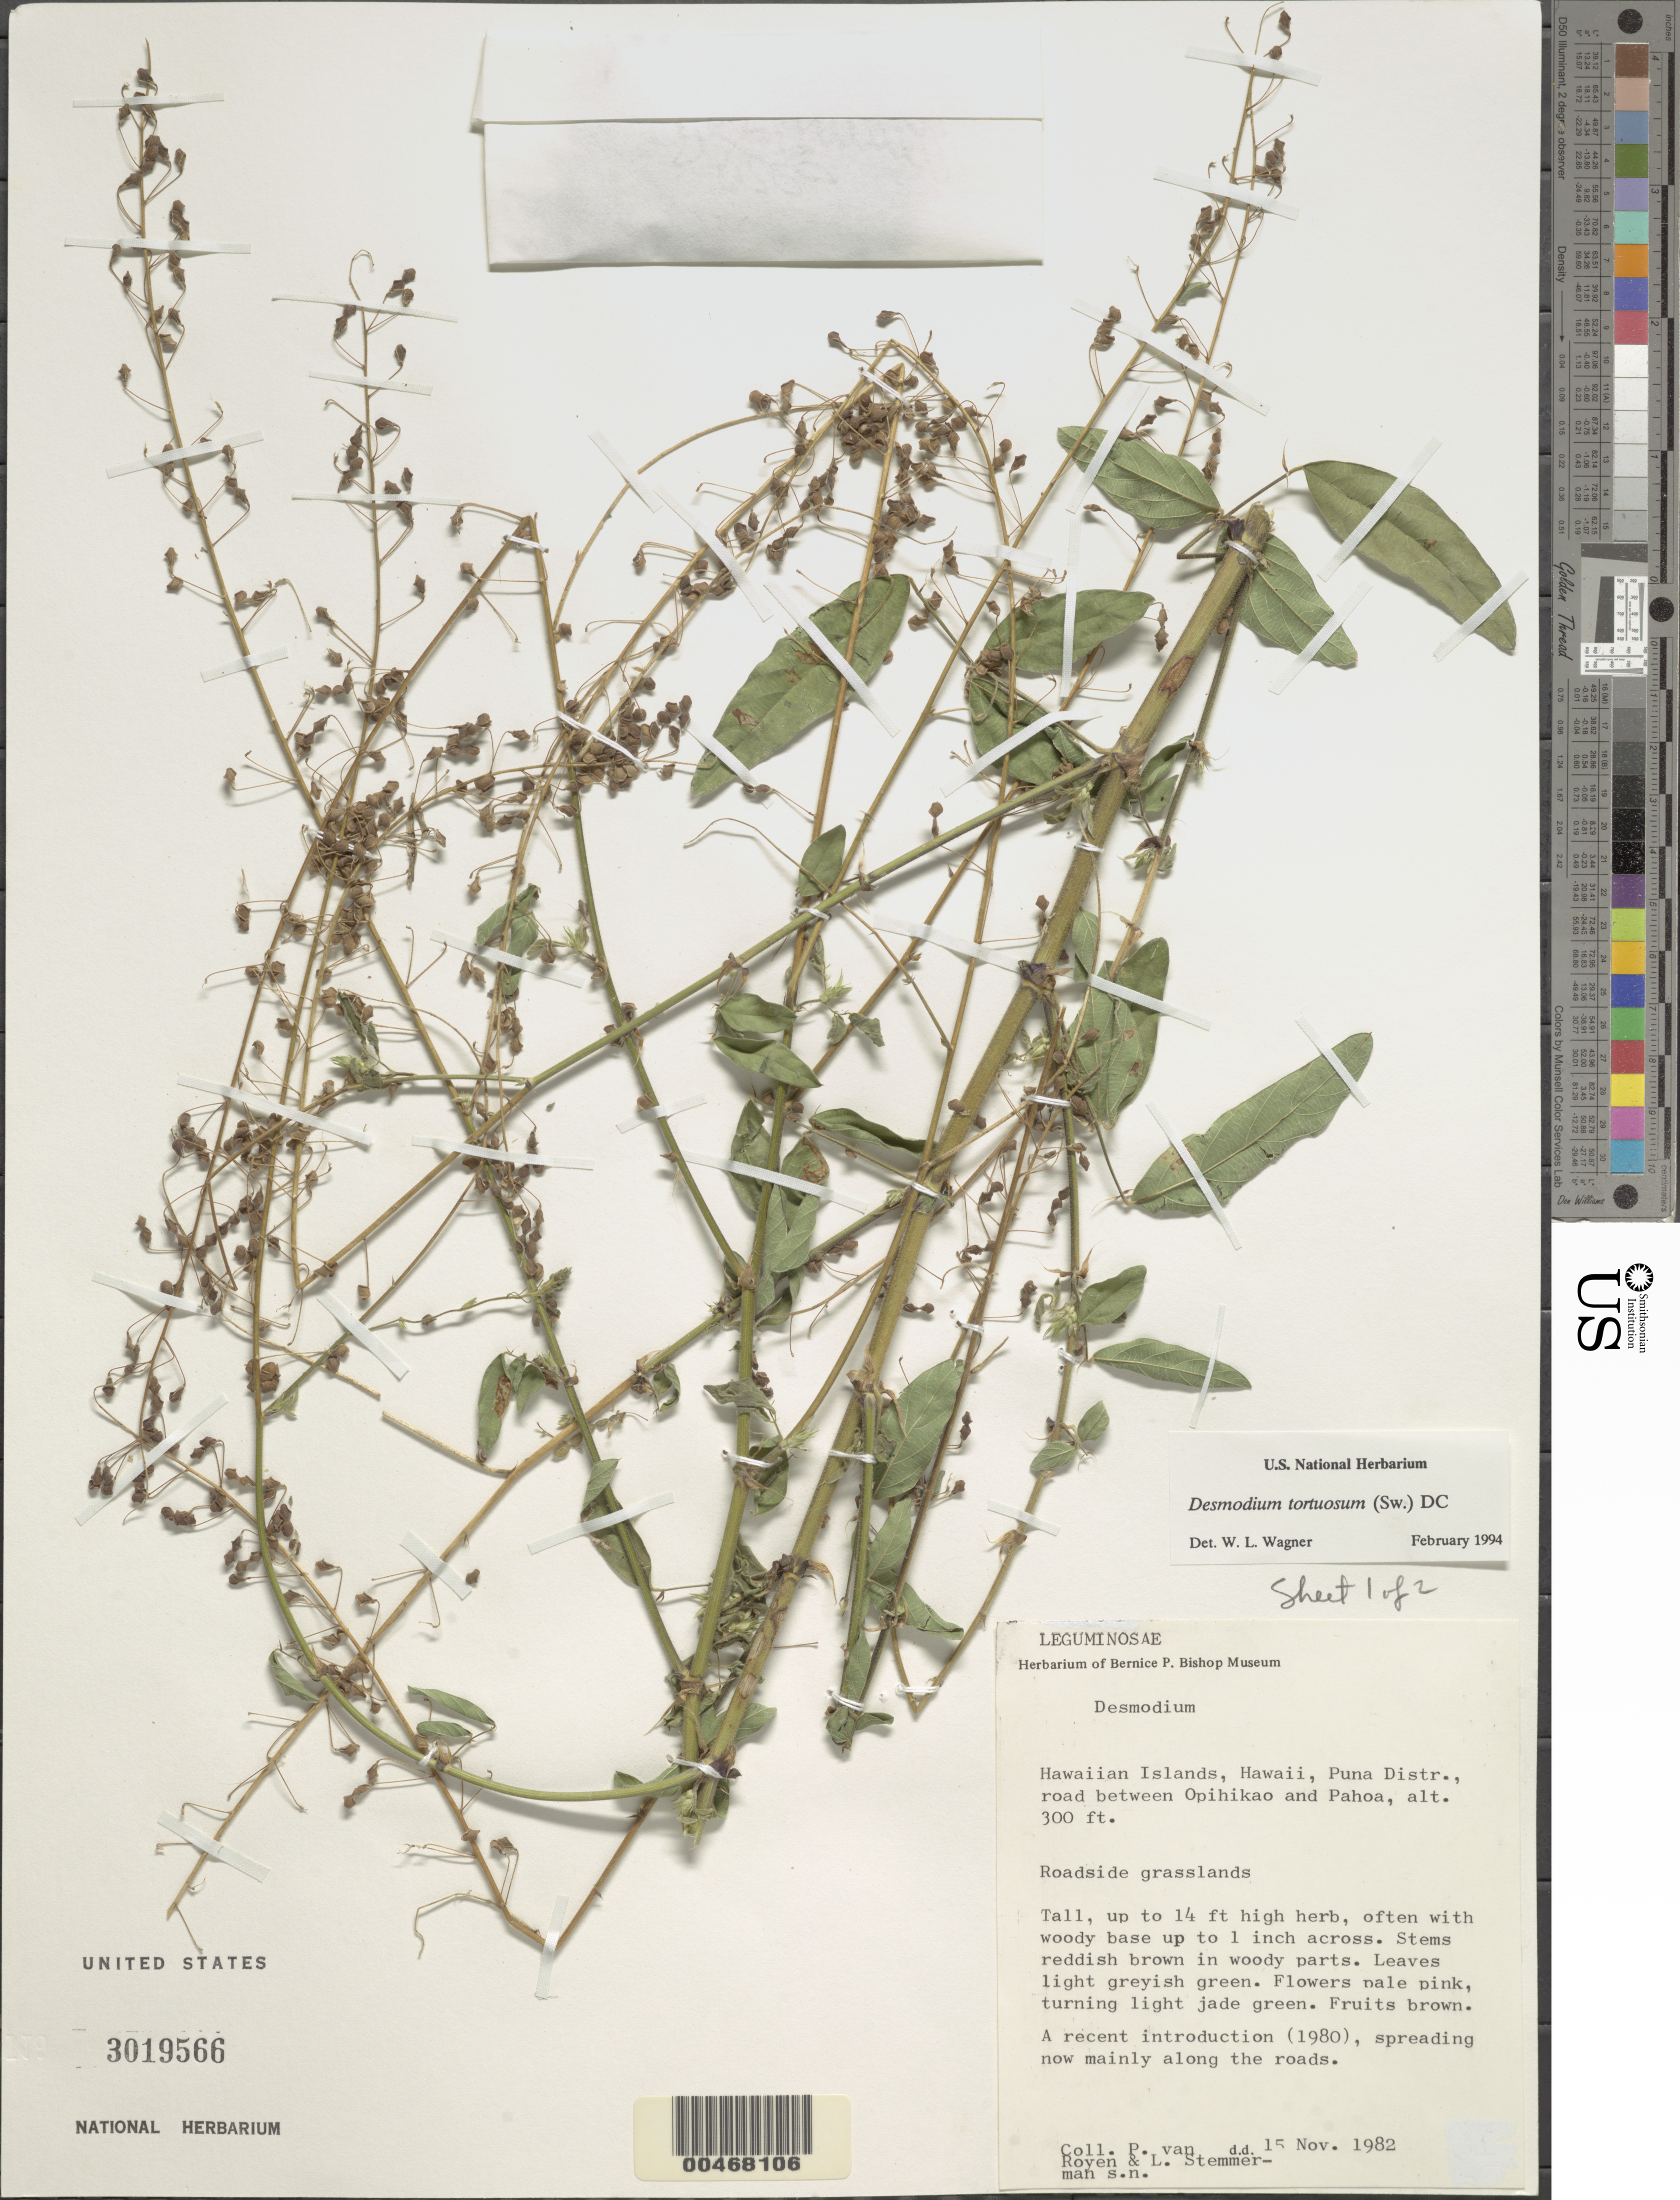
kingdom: Plantae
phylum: Tracheophyta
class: Magnoliopsida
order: Fabales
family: Fabaceae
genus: Desmodium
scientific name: Desmodium tortuosum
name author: (Sw.) DC.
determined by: Wagner, W. L., (BOT), Smithsonian Institution - National Museum of Natural History (UNITED STATES)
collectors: P. van Royen & L. Stemmerman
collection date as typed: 15 Nov 1982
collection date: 1982-11-15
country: United States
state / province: Hawaii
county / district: Hawaii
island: Hawaii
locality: Puna Distr., road between Opihikao and Pahoa.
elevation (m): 91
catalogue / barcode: US 3016566